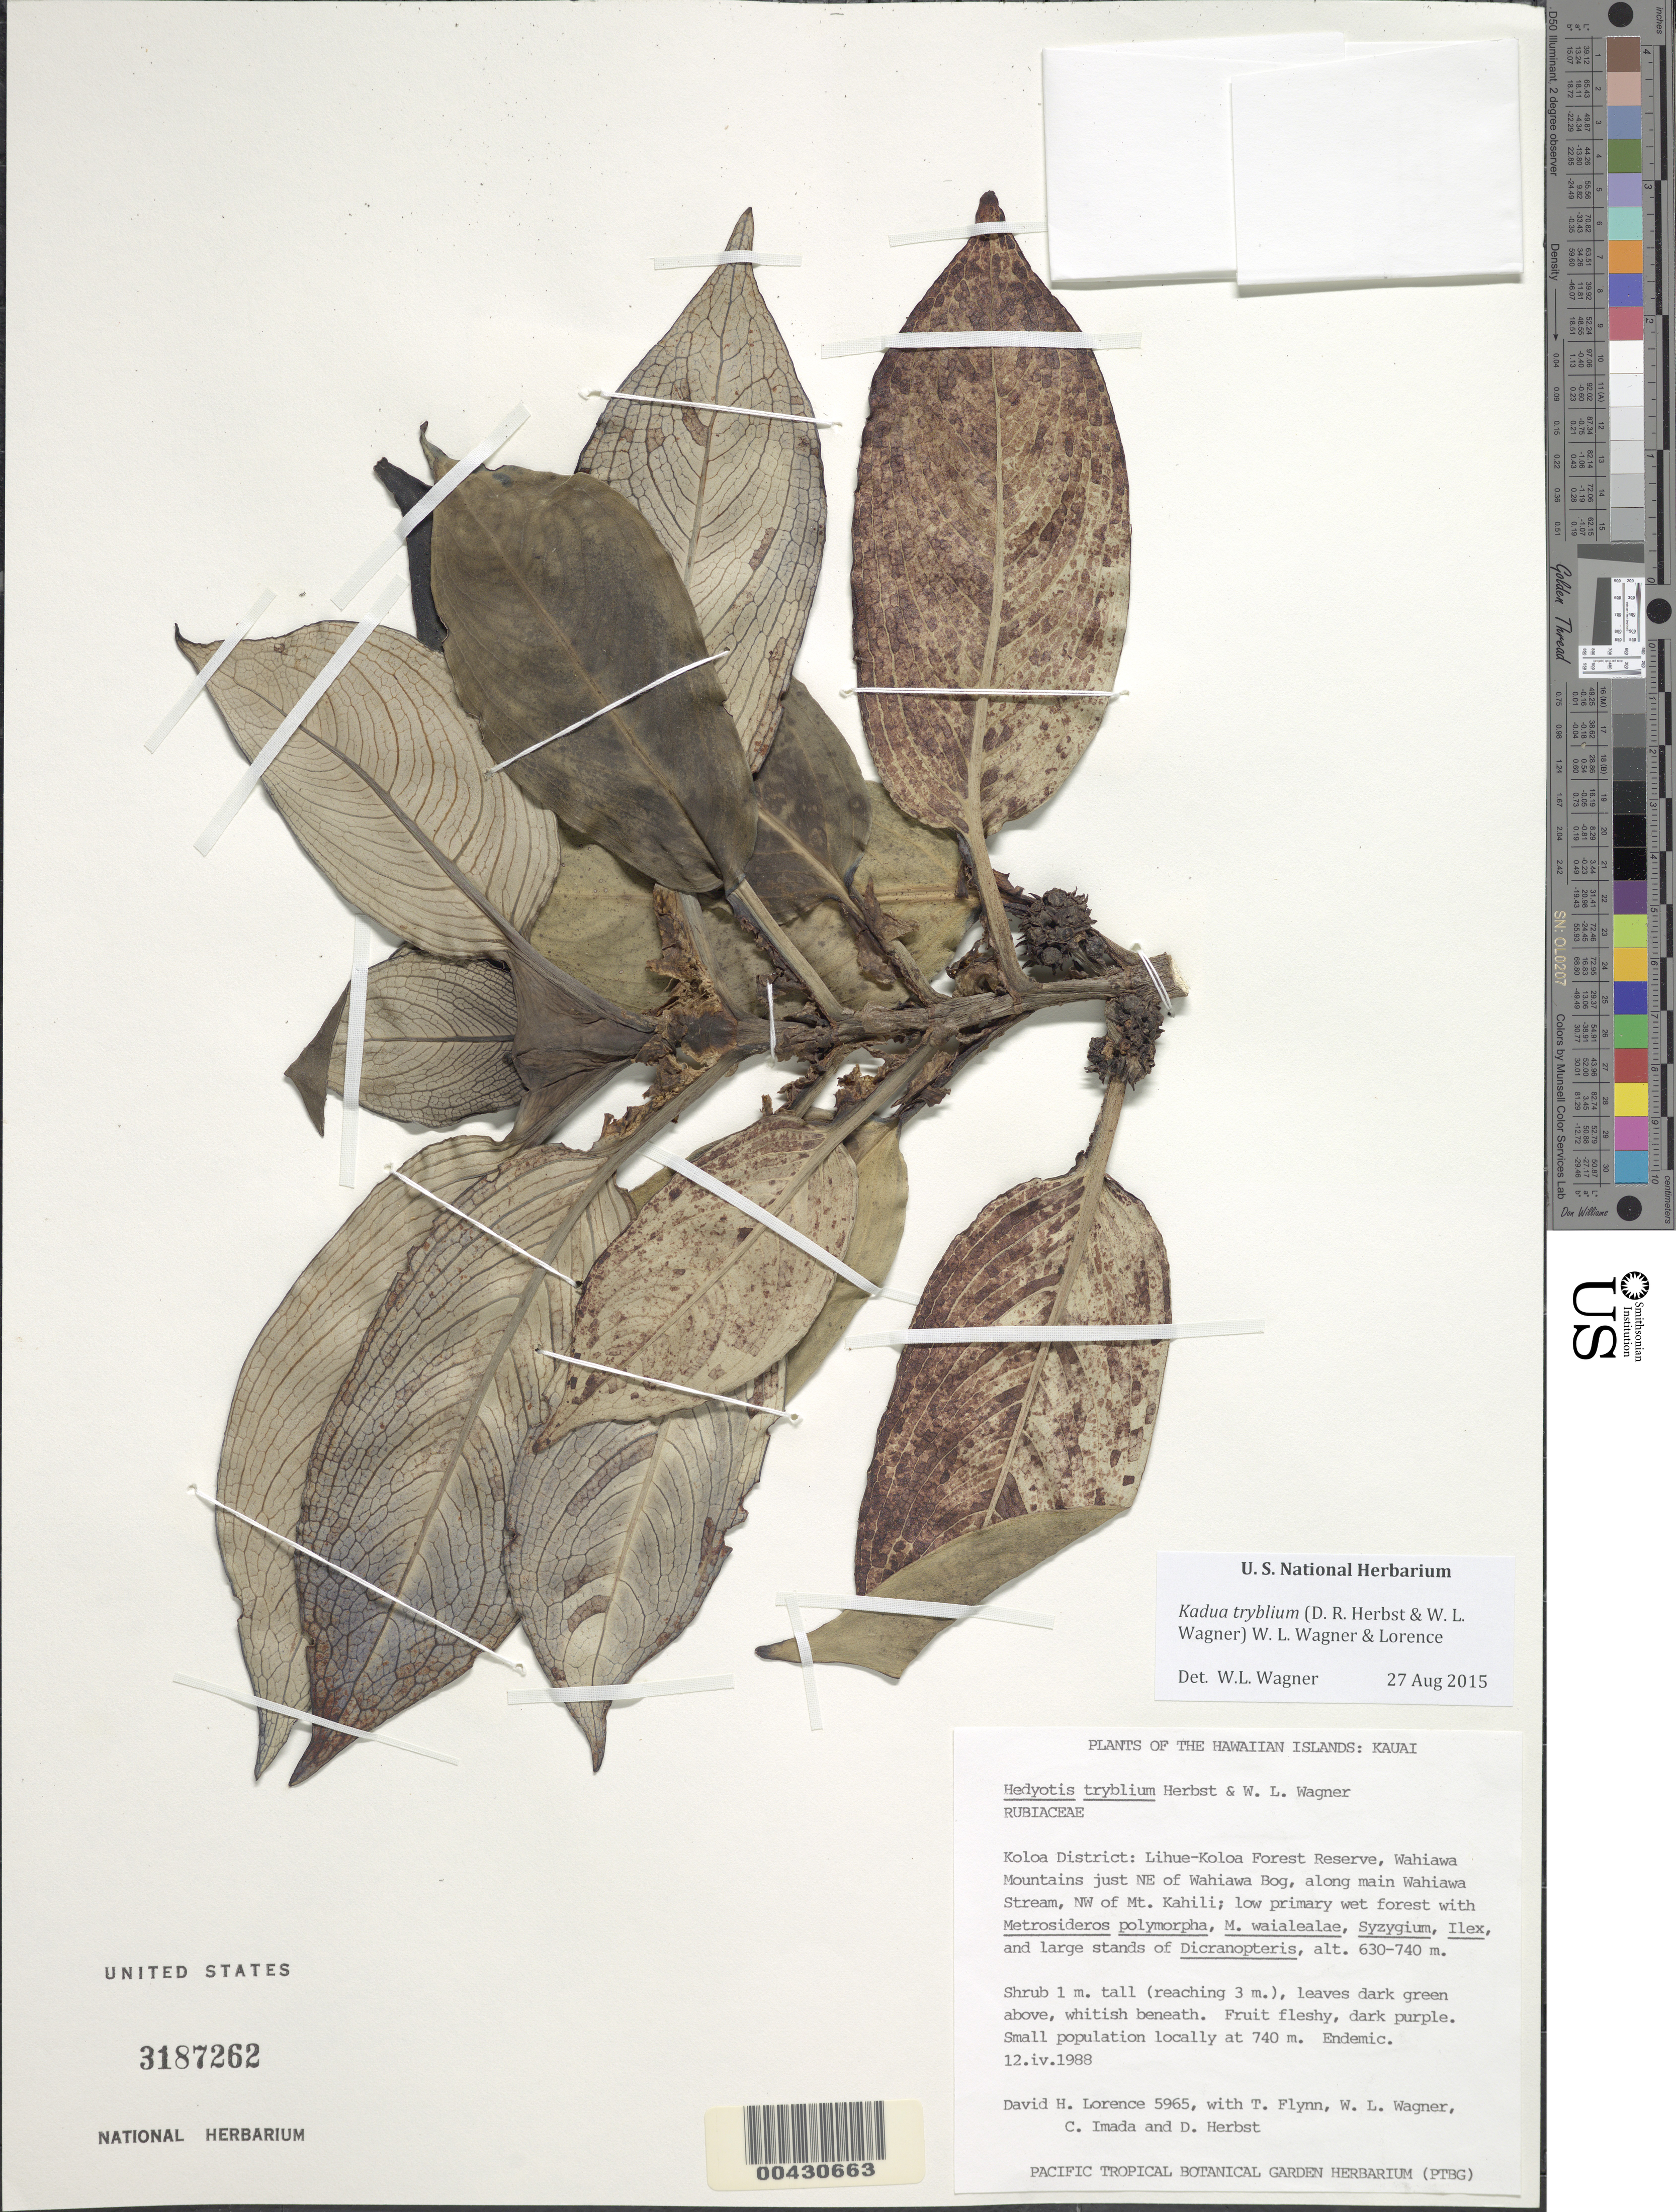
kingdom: Plantae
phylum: Tracheophyta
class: Magnoliopsida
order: Gentianales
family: Rubiaceae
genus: Kadua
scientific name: Kadua tryblium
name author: (D.R. Herbst & W.L. Wagner) W.L. Wagner & Lorence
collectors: D. Lorence, T. W. Flynn, W. L. Wagner, C. Imada & D. R. Herbst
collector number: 5965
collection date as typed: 12 Apr 1988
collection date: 1988-04-12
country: United States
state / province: Hawaii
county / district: Kauai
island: Kaua'i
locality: Koloa Dist.: Lihue-Koloa Forest Reserve, Wahiawa Mountains just NE of Wahiawa Bog, along main Wahiawa Stream, NW of Mt. Kahili.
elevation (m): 630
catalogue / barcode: US 3187262